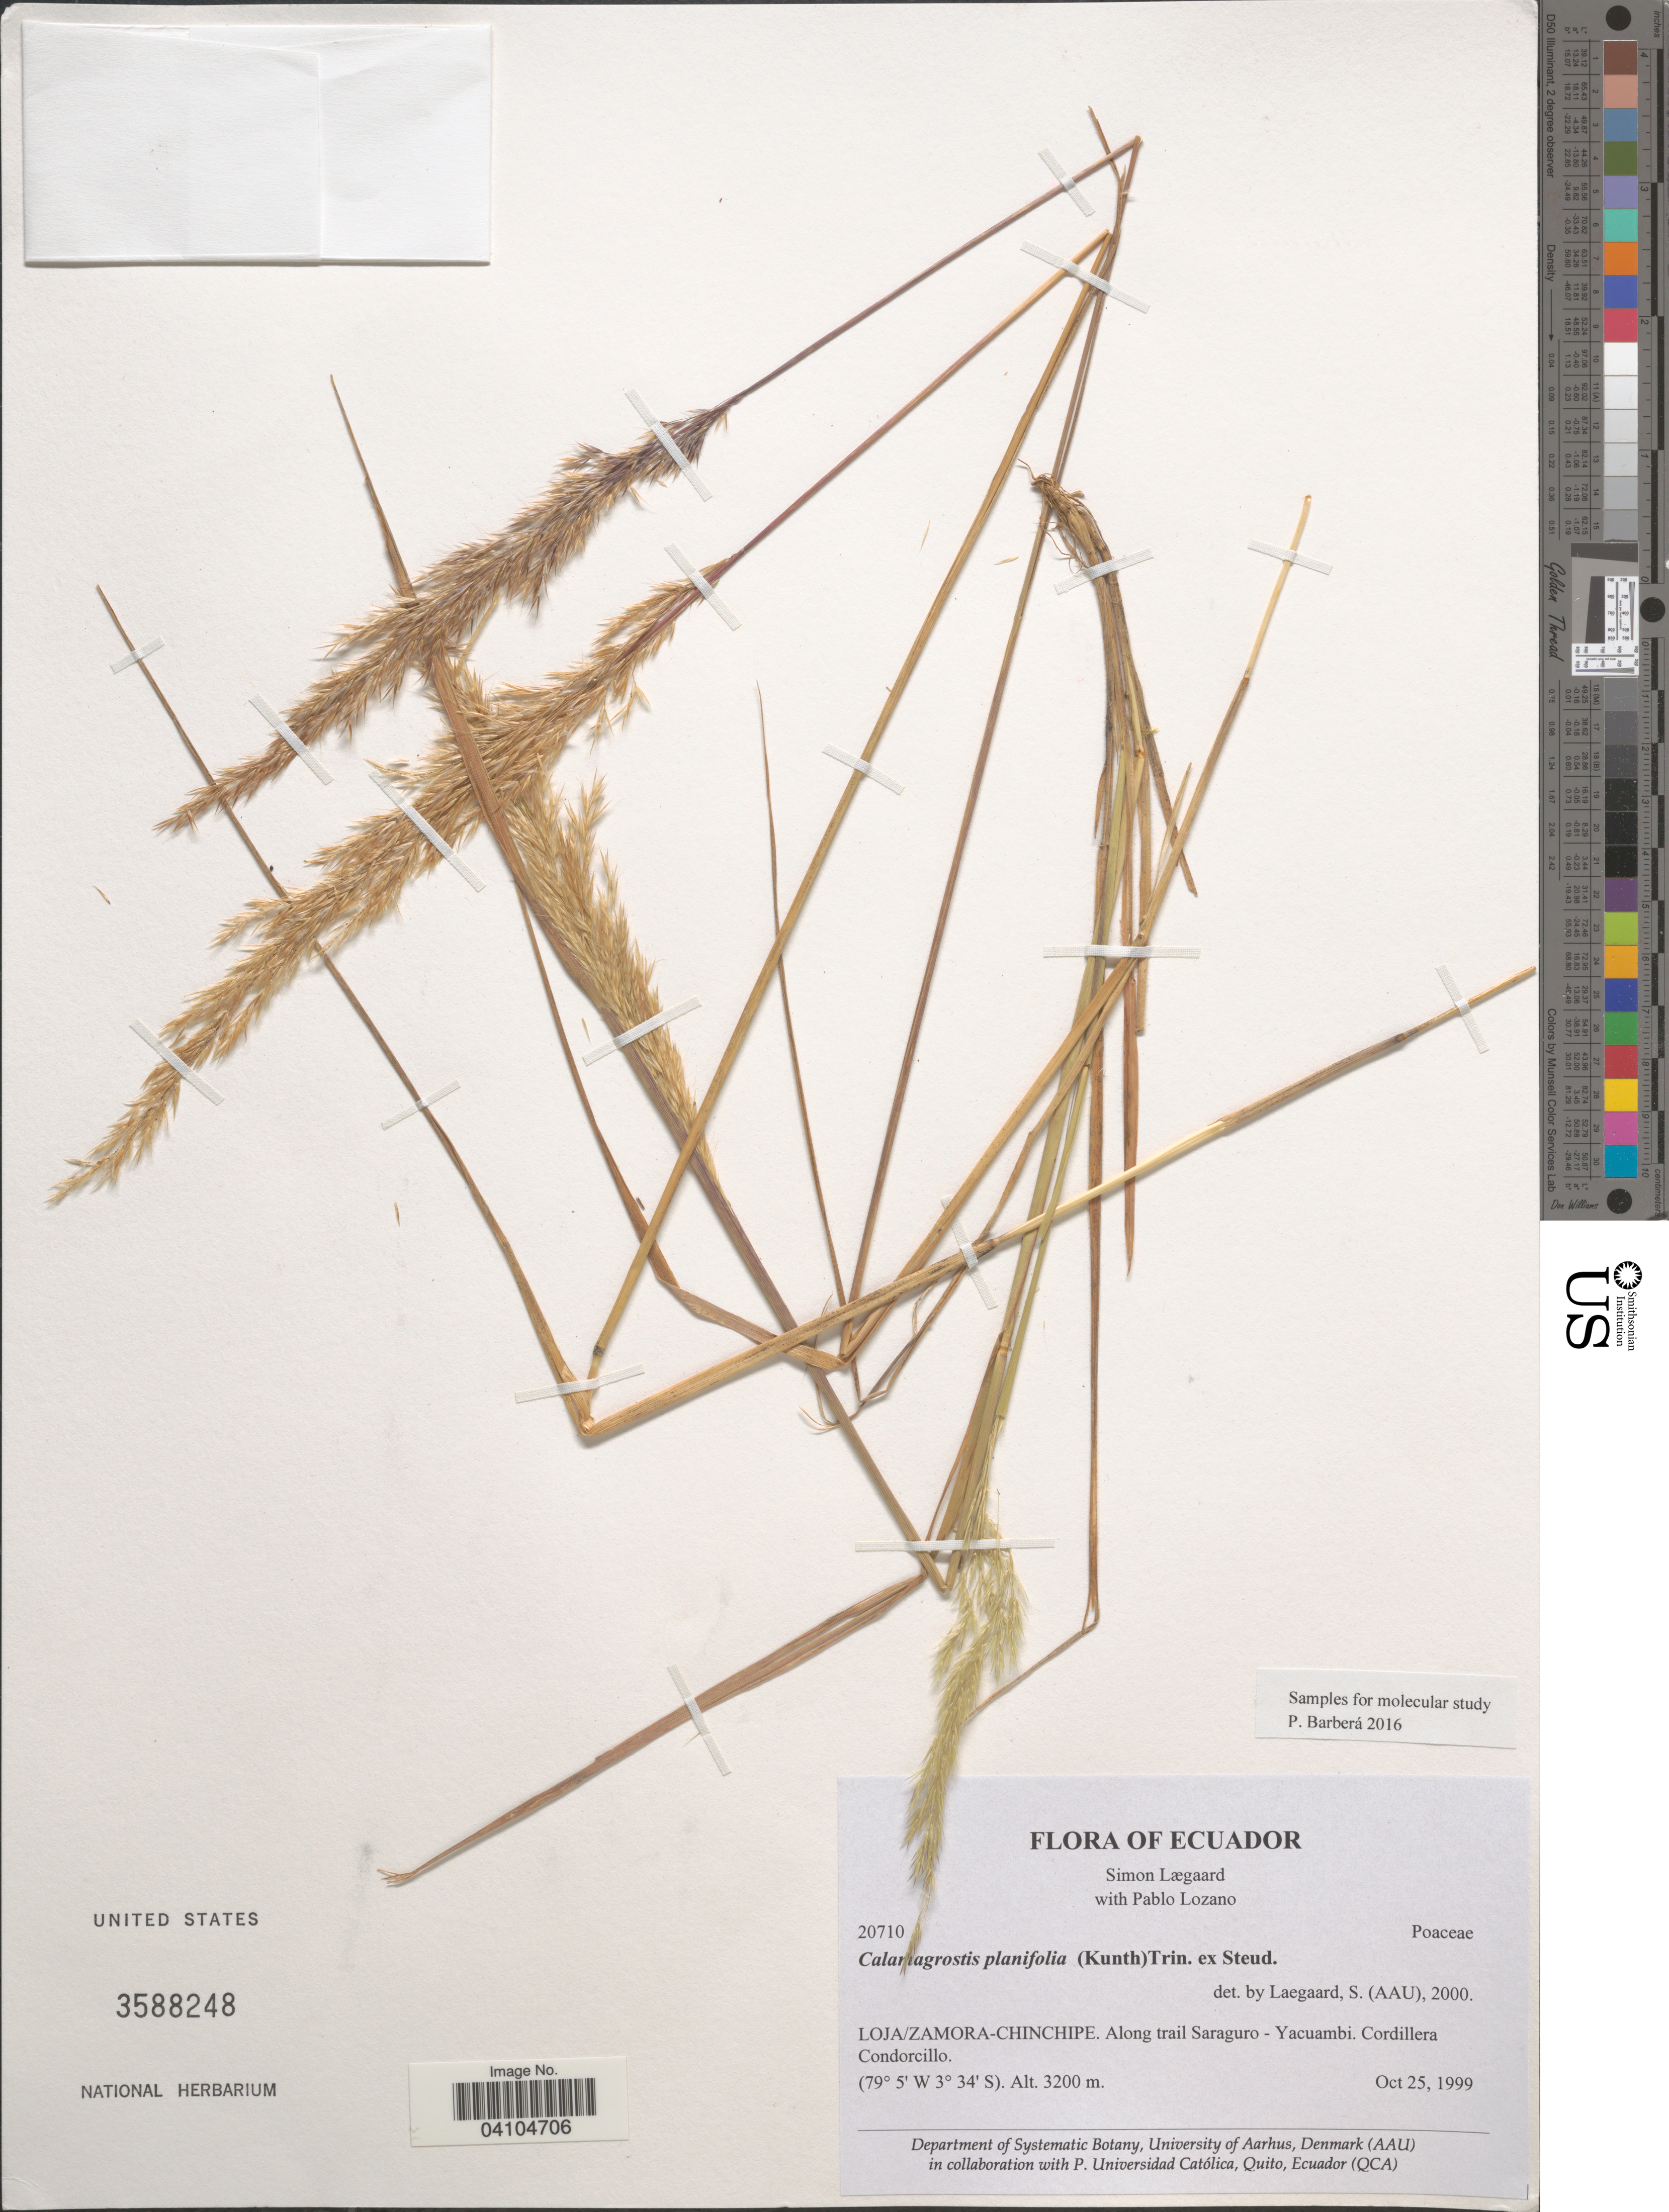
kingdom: Plantae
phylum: Tracheophyta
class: Liliopsida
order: Poales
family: Poaceae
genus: Peyritschia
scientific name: Peyritschia planifolia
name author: (Kunth) P.M. Peterson et al.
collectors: S. Lægaard & P. Lozano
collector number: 20710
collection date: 1999-10-25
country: Ecuador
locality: Loja/Zamora-Chinchipe. Along trail Saraguro - Yacuambi. Cordillera Condorcillo.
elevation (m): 3200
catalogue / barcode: US 3588248